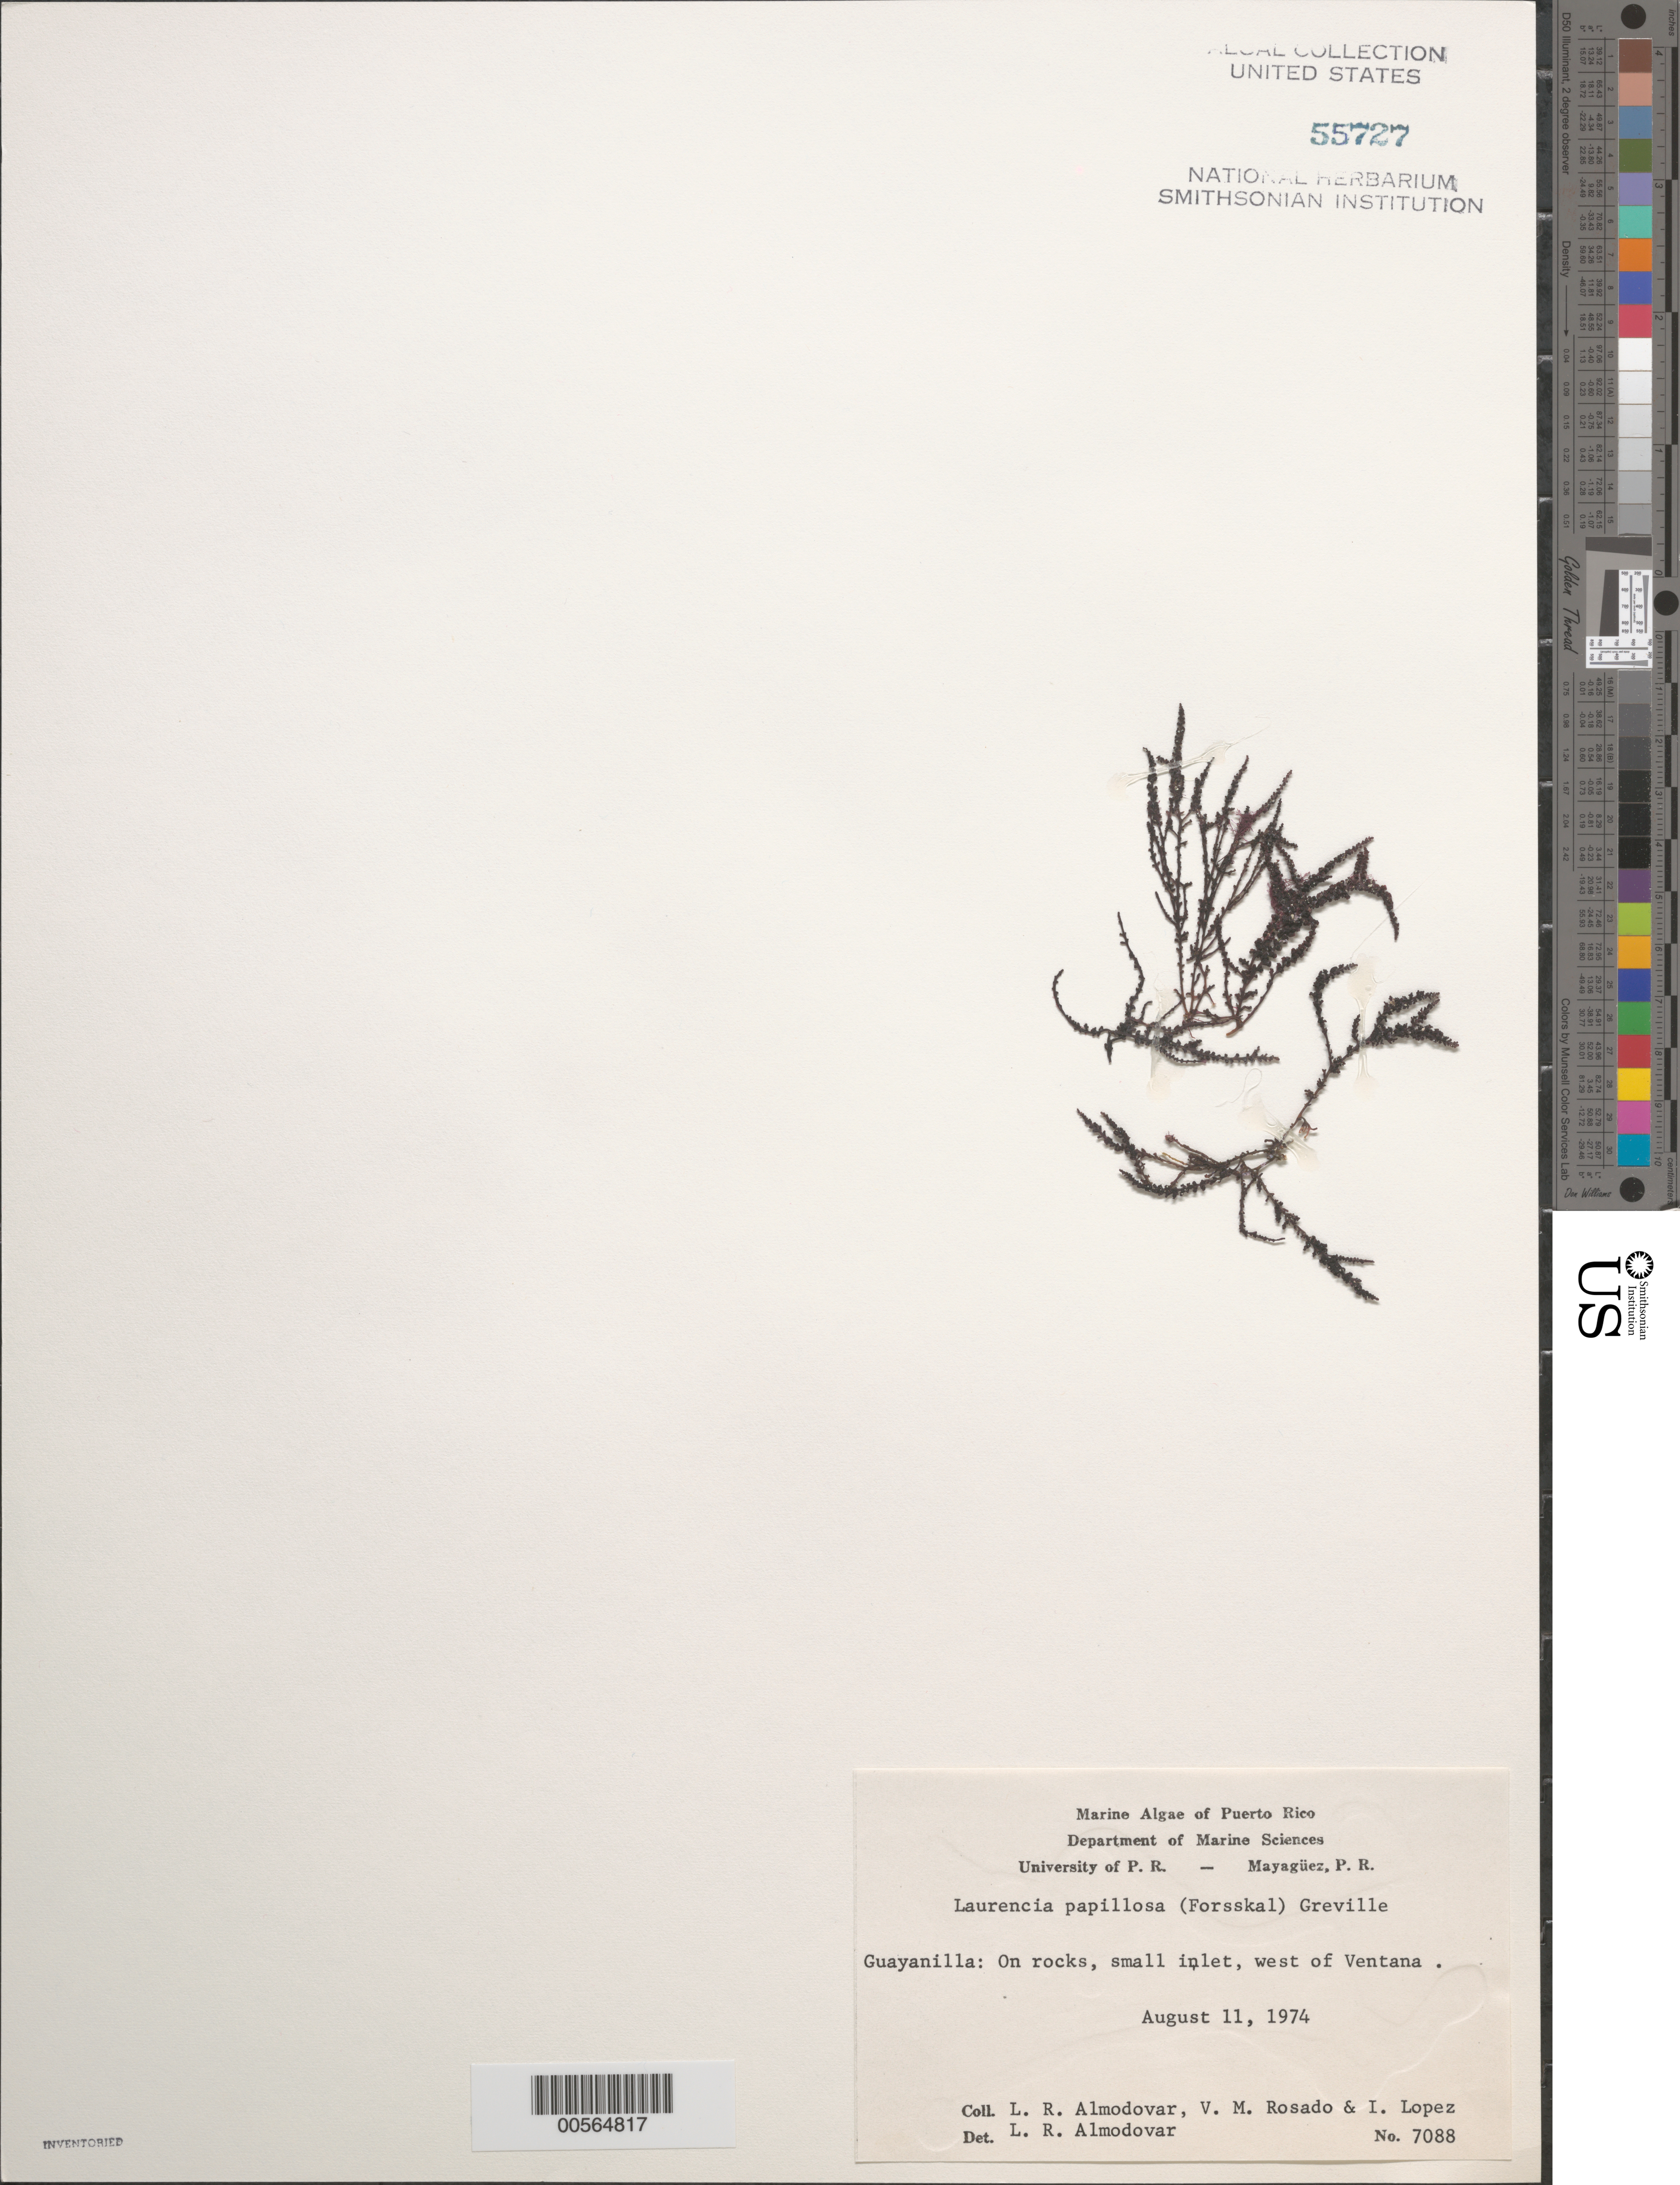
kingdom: Plantae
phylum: Rhodophyta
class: Florideophyceae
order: Ceramiales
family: Rhodomelaceae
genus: Palisada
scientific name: Palisada perforata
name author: (Bory) K.W. Nam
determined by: Algae name updating Project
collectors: L. Almodovar, V. Rosado & I. Lopéz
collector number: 7088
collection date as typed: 11 Aug 1974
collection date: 1974-08-11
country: Puerto Rico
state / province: Guayanilla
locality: Inlet west of ventana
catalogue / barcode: US 55727